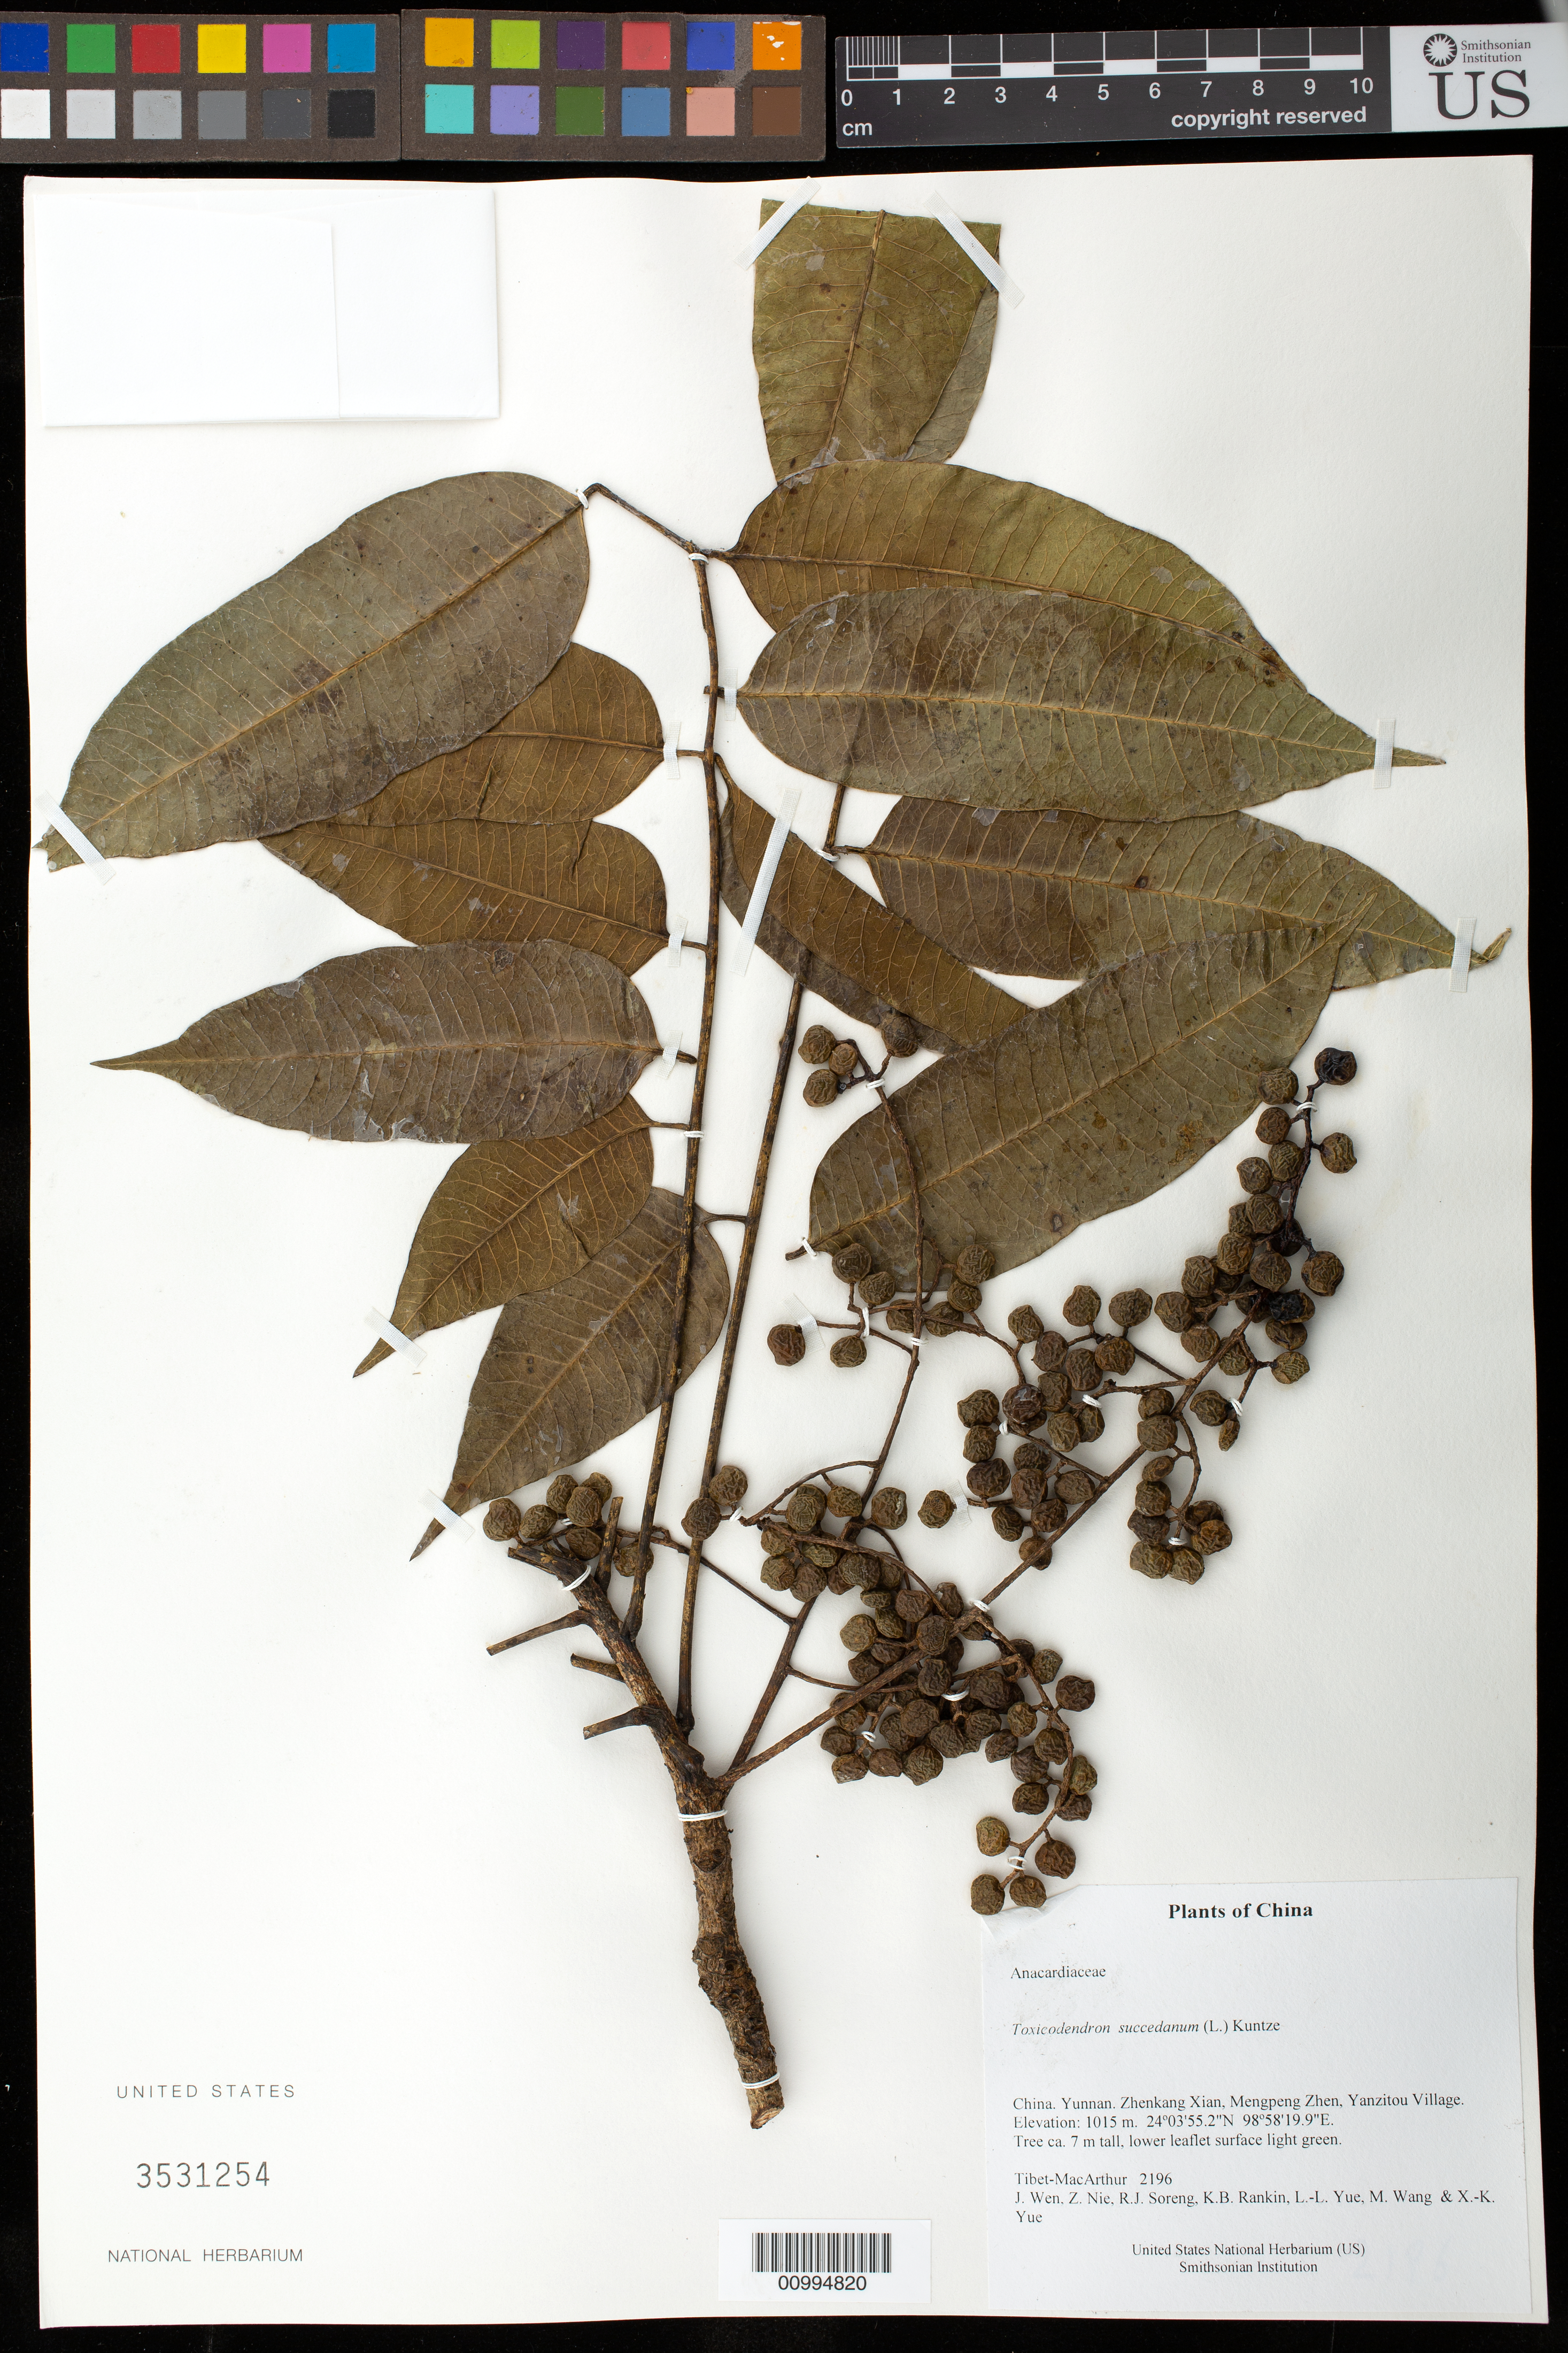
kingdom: Plantae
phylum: Tracheophyta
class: Magnoliopsida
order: Sapindales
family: Anacardiaceae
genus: Toxicodendron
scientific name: Toxicodendron succedaneum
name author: (L.) Kuntze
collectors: Tibet-MacArthur, J. Wen, Z. Nie, R. J. Soreng, K. Rankin, L. Yue, M. Wang & X. Yue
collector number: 2196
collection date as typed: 16 Aug 2007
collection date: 2007-08-16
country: China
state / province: Yunnan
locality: Zhenkang Xian, Mengpeng Zhen, Yanzitou Village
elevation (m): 1015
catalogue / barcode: US 3531254